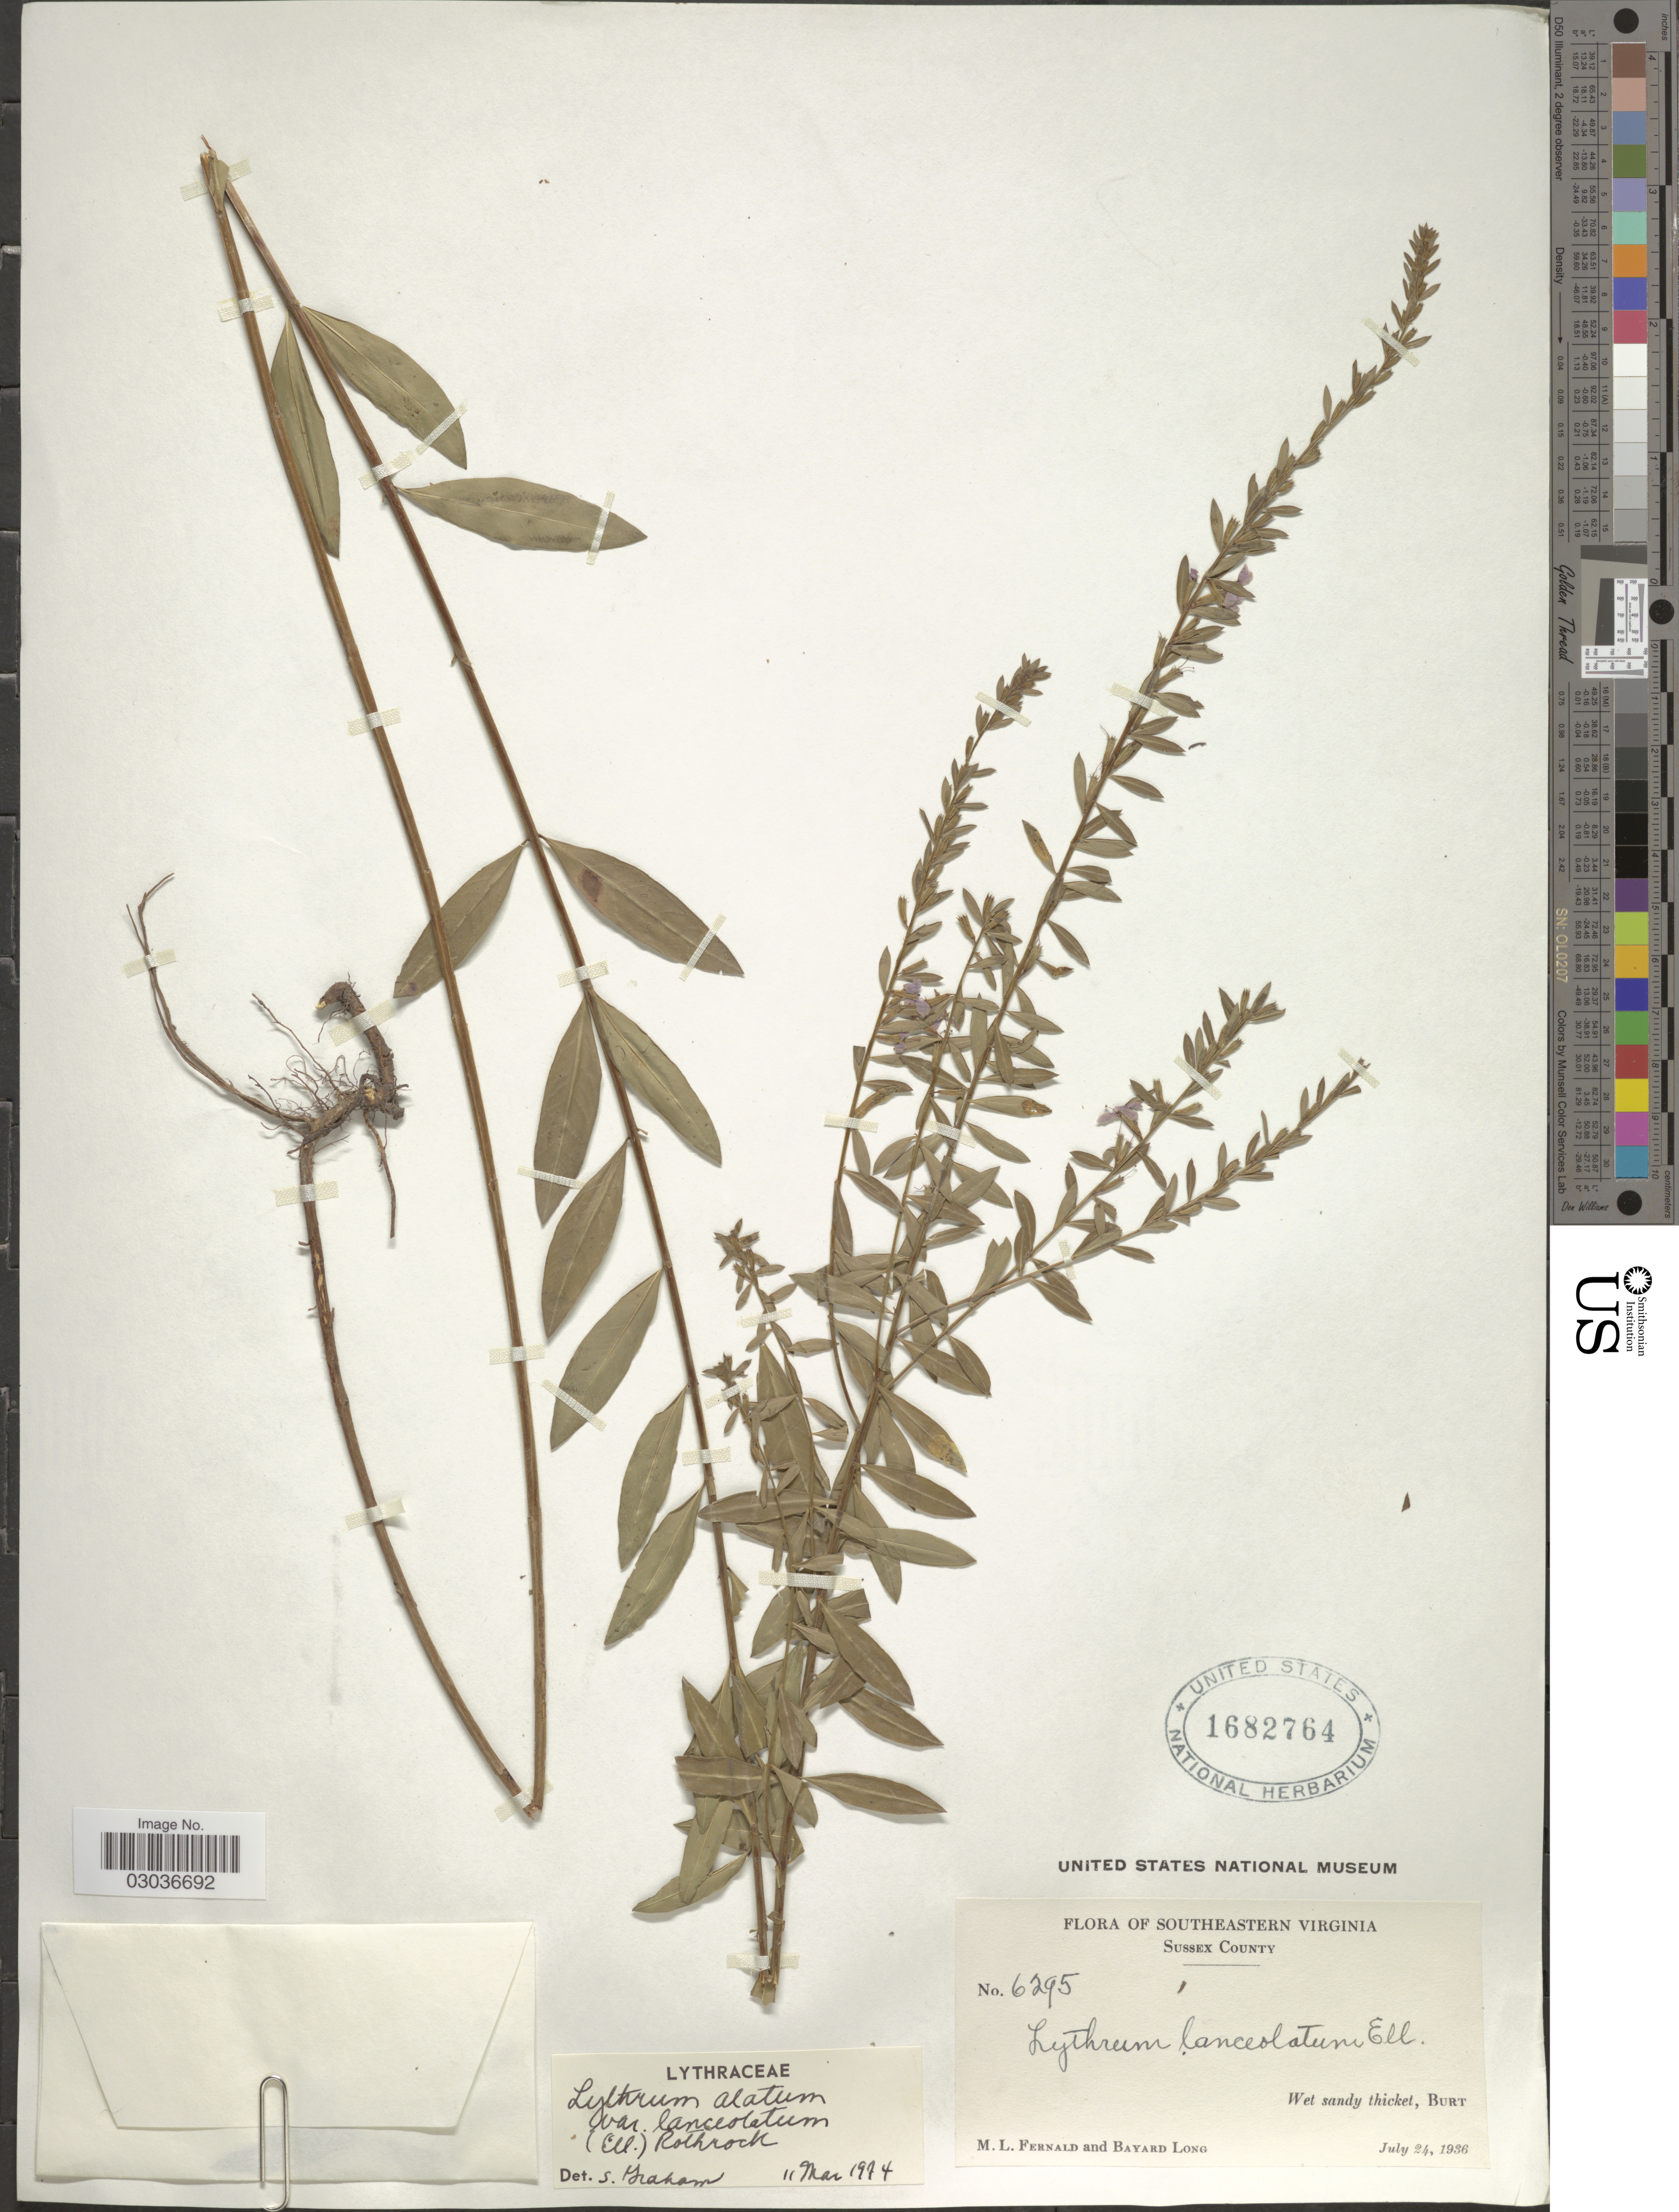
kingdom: Plantae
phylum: Tracheophyta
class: Magnoliopsida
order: Myrtales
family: Lythraceae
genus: Lythrum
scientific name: Lythrum alatum var. lanceolatum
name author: (Elliott) A. Gray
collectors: M. L. Fernald & B. Long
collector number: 6295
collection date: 1936-07-24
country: United States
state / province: Virginia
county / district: Sussex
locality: Southeastern Virginia. Sussex County. Wet sandy thicket, Burt.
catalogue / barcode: US 1682764